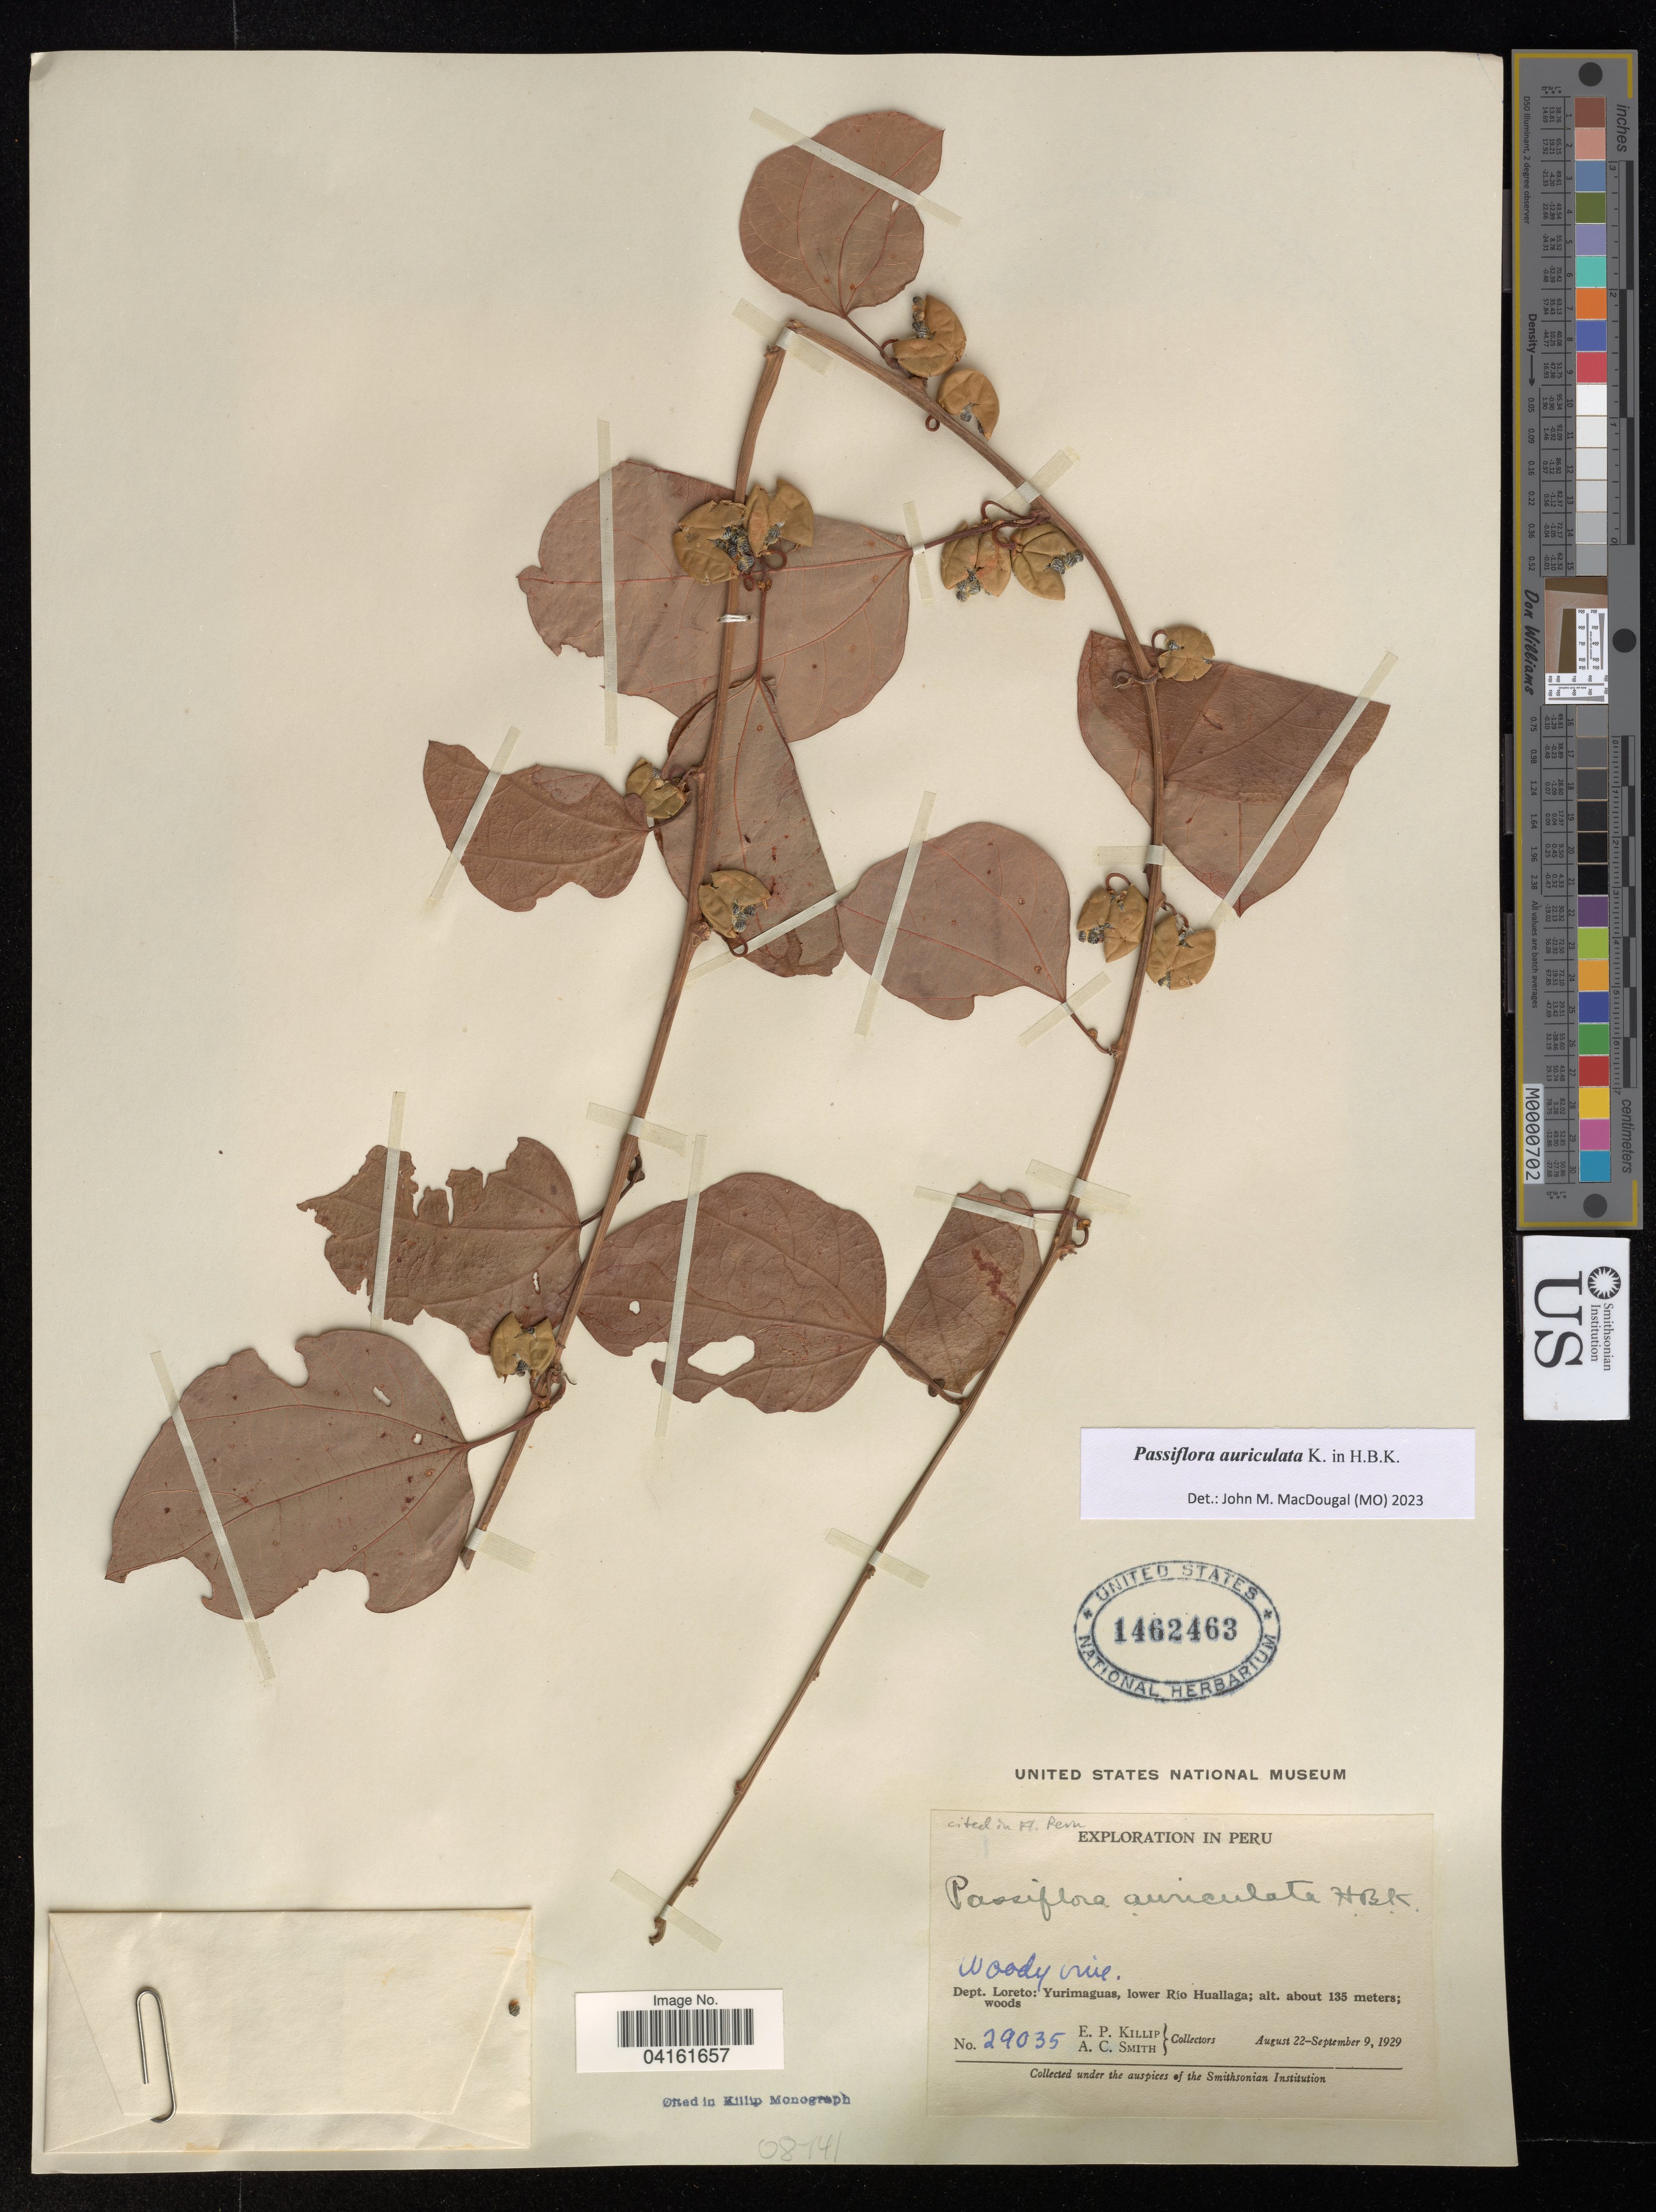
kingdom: Plantae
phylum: Tracheophyta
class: Magnoliopsida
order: Malpighiales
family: Passifloraceae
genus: Passiflora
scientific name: Passiflora auriculata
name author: Kunth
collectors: E. P. Killip & A. C. Smith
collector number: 29035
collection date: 1929-08-22/1929-09-09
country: Peru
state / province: Loreto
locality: Dept. Loreto: Yurimagua, lower Río Huallaga.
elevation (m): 135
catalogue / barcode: US 1462463